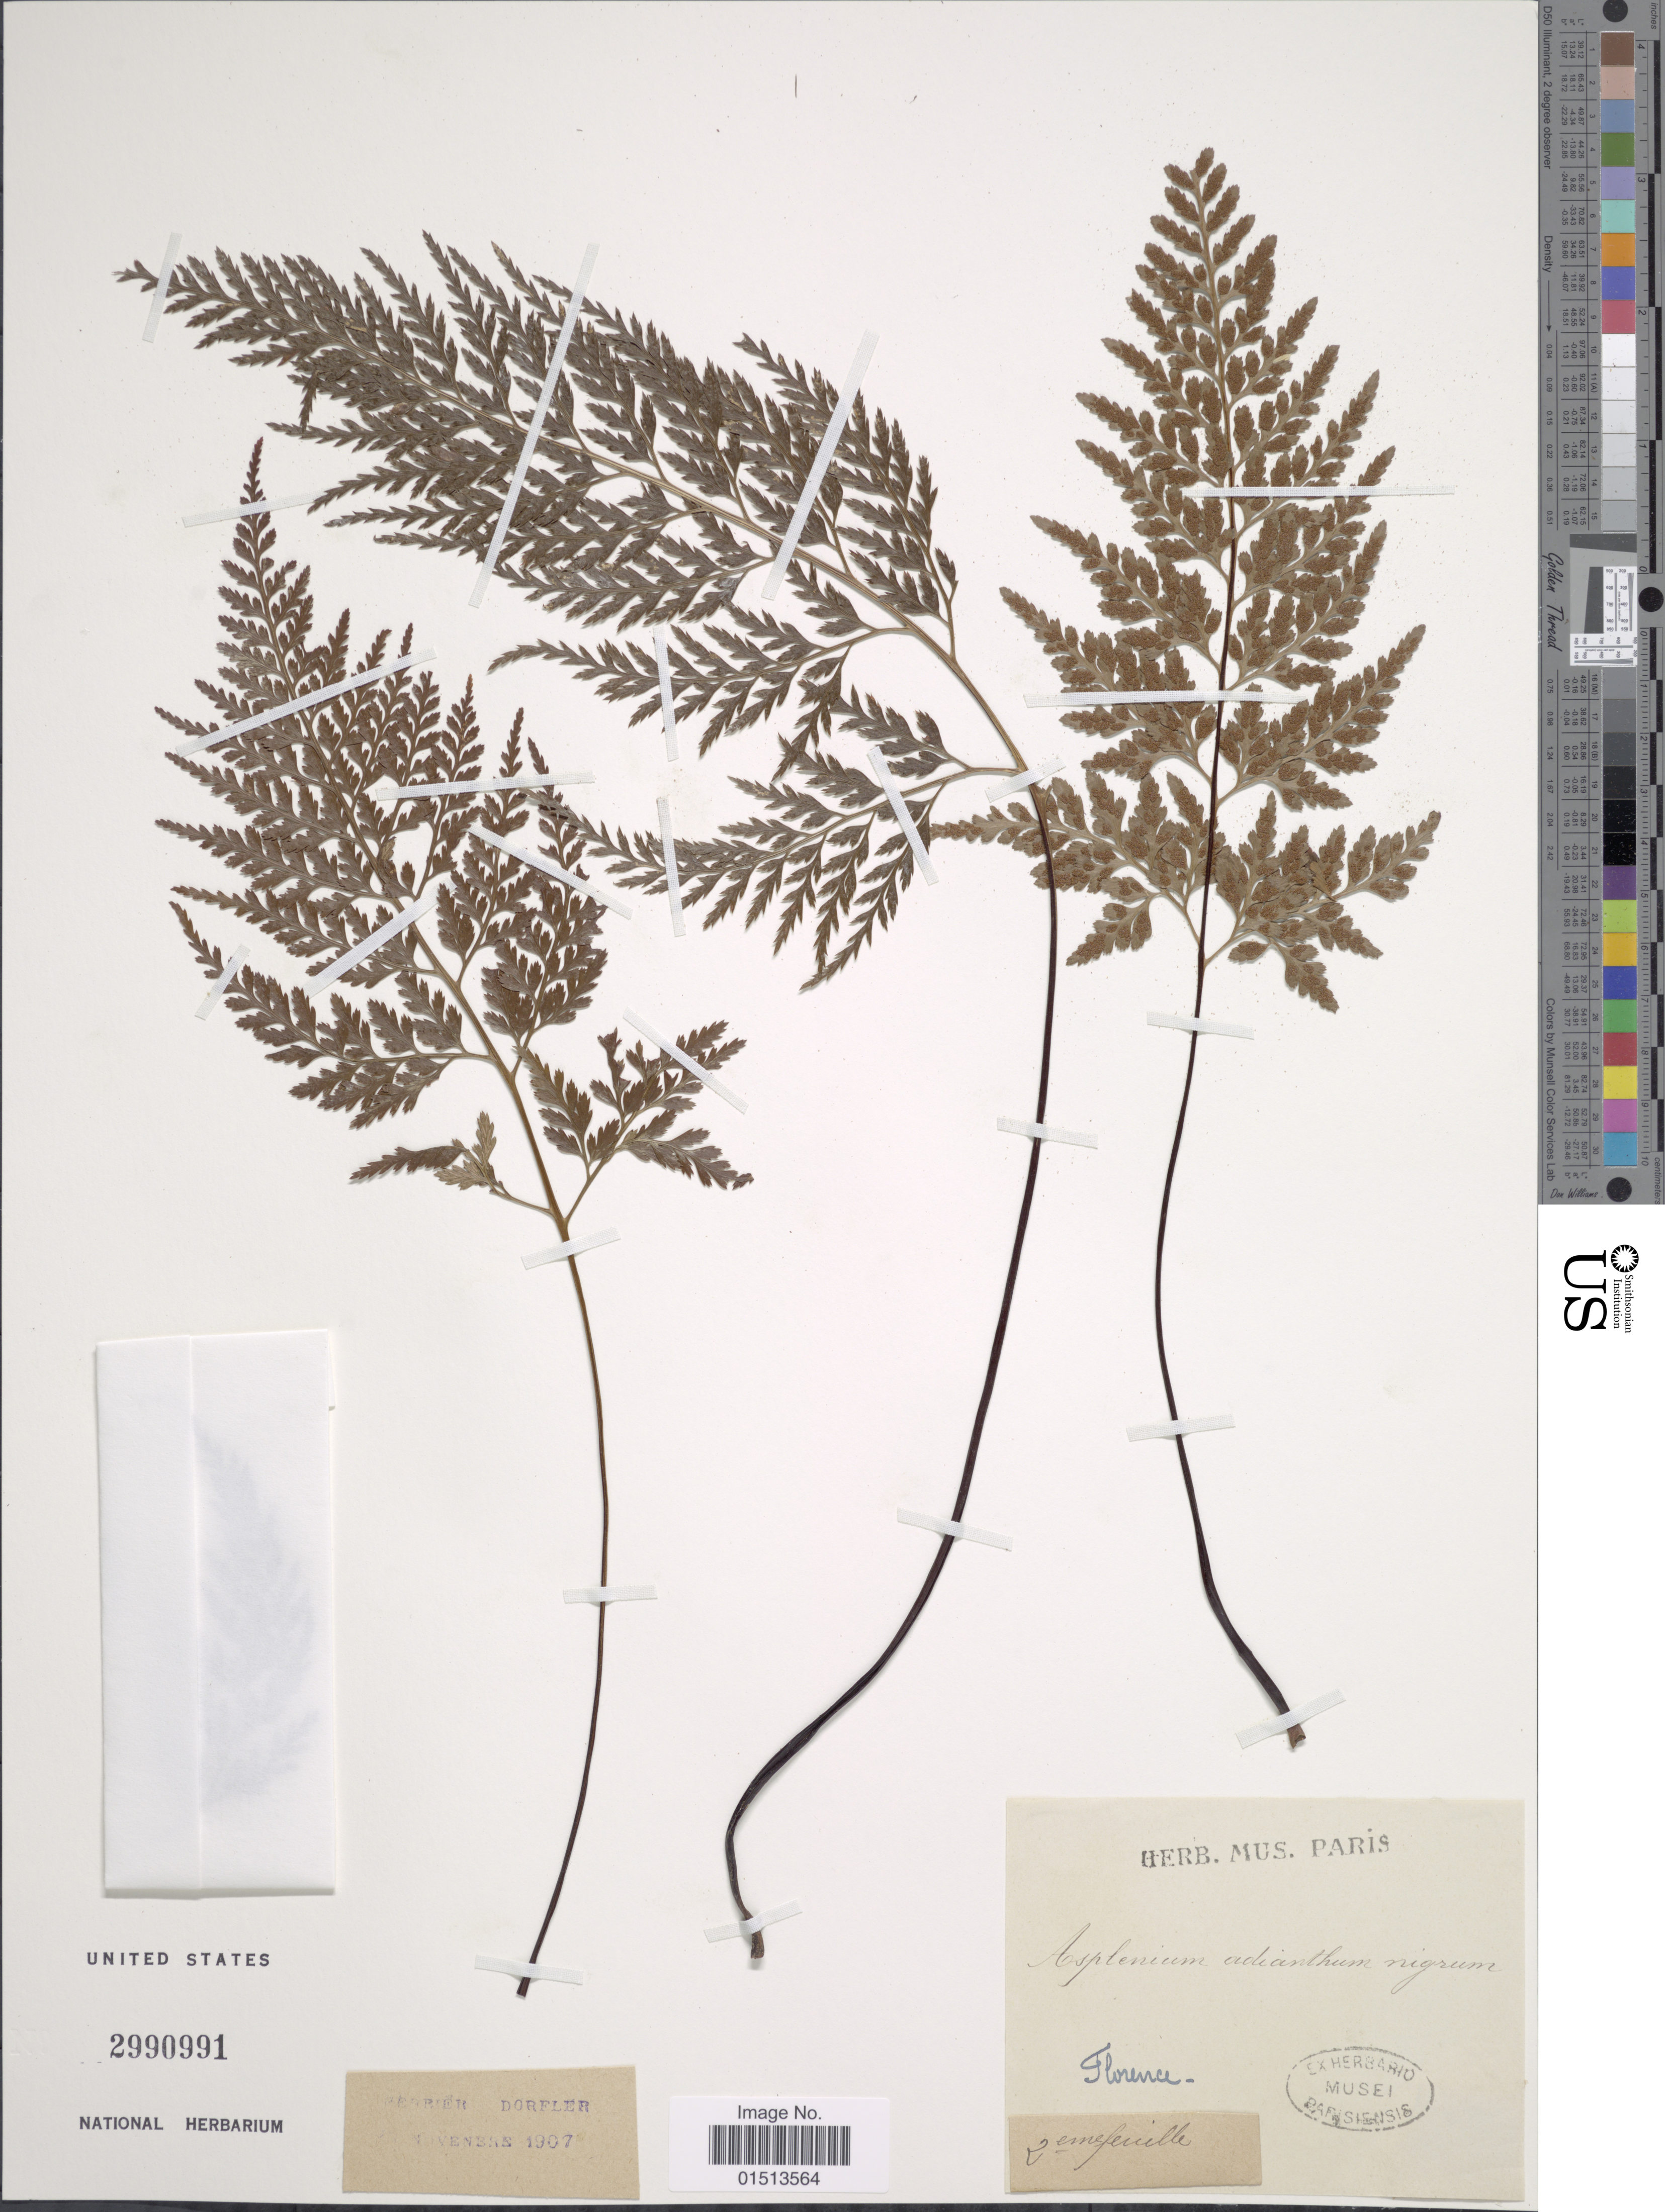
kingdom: Plantae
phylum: Tracheophyta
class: Polypodiopsida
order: Polypodiales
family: Aspleniaceae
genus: Asplenium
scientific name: Asplenium adiantum-nigrum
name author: L.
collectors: -. Feuillet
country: Italy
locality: Florence.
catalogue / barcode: US 2990991